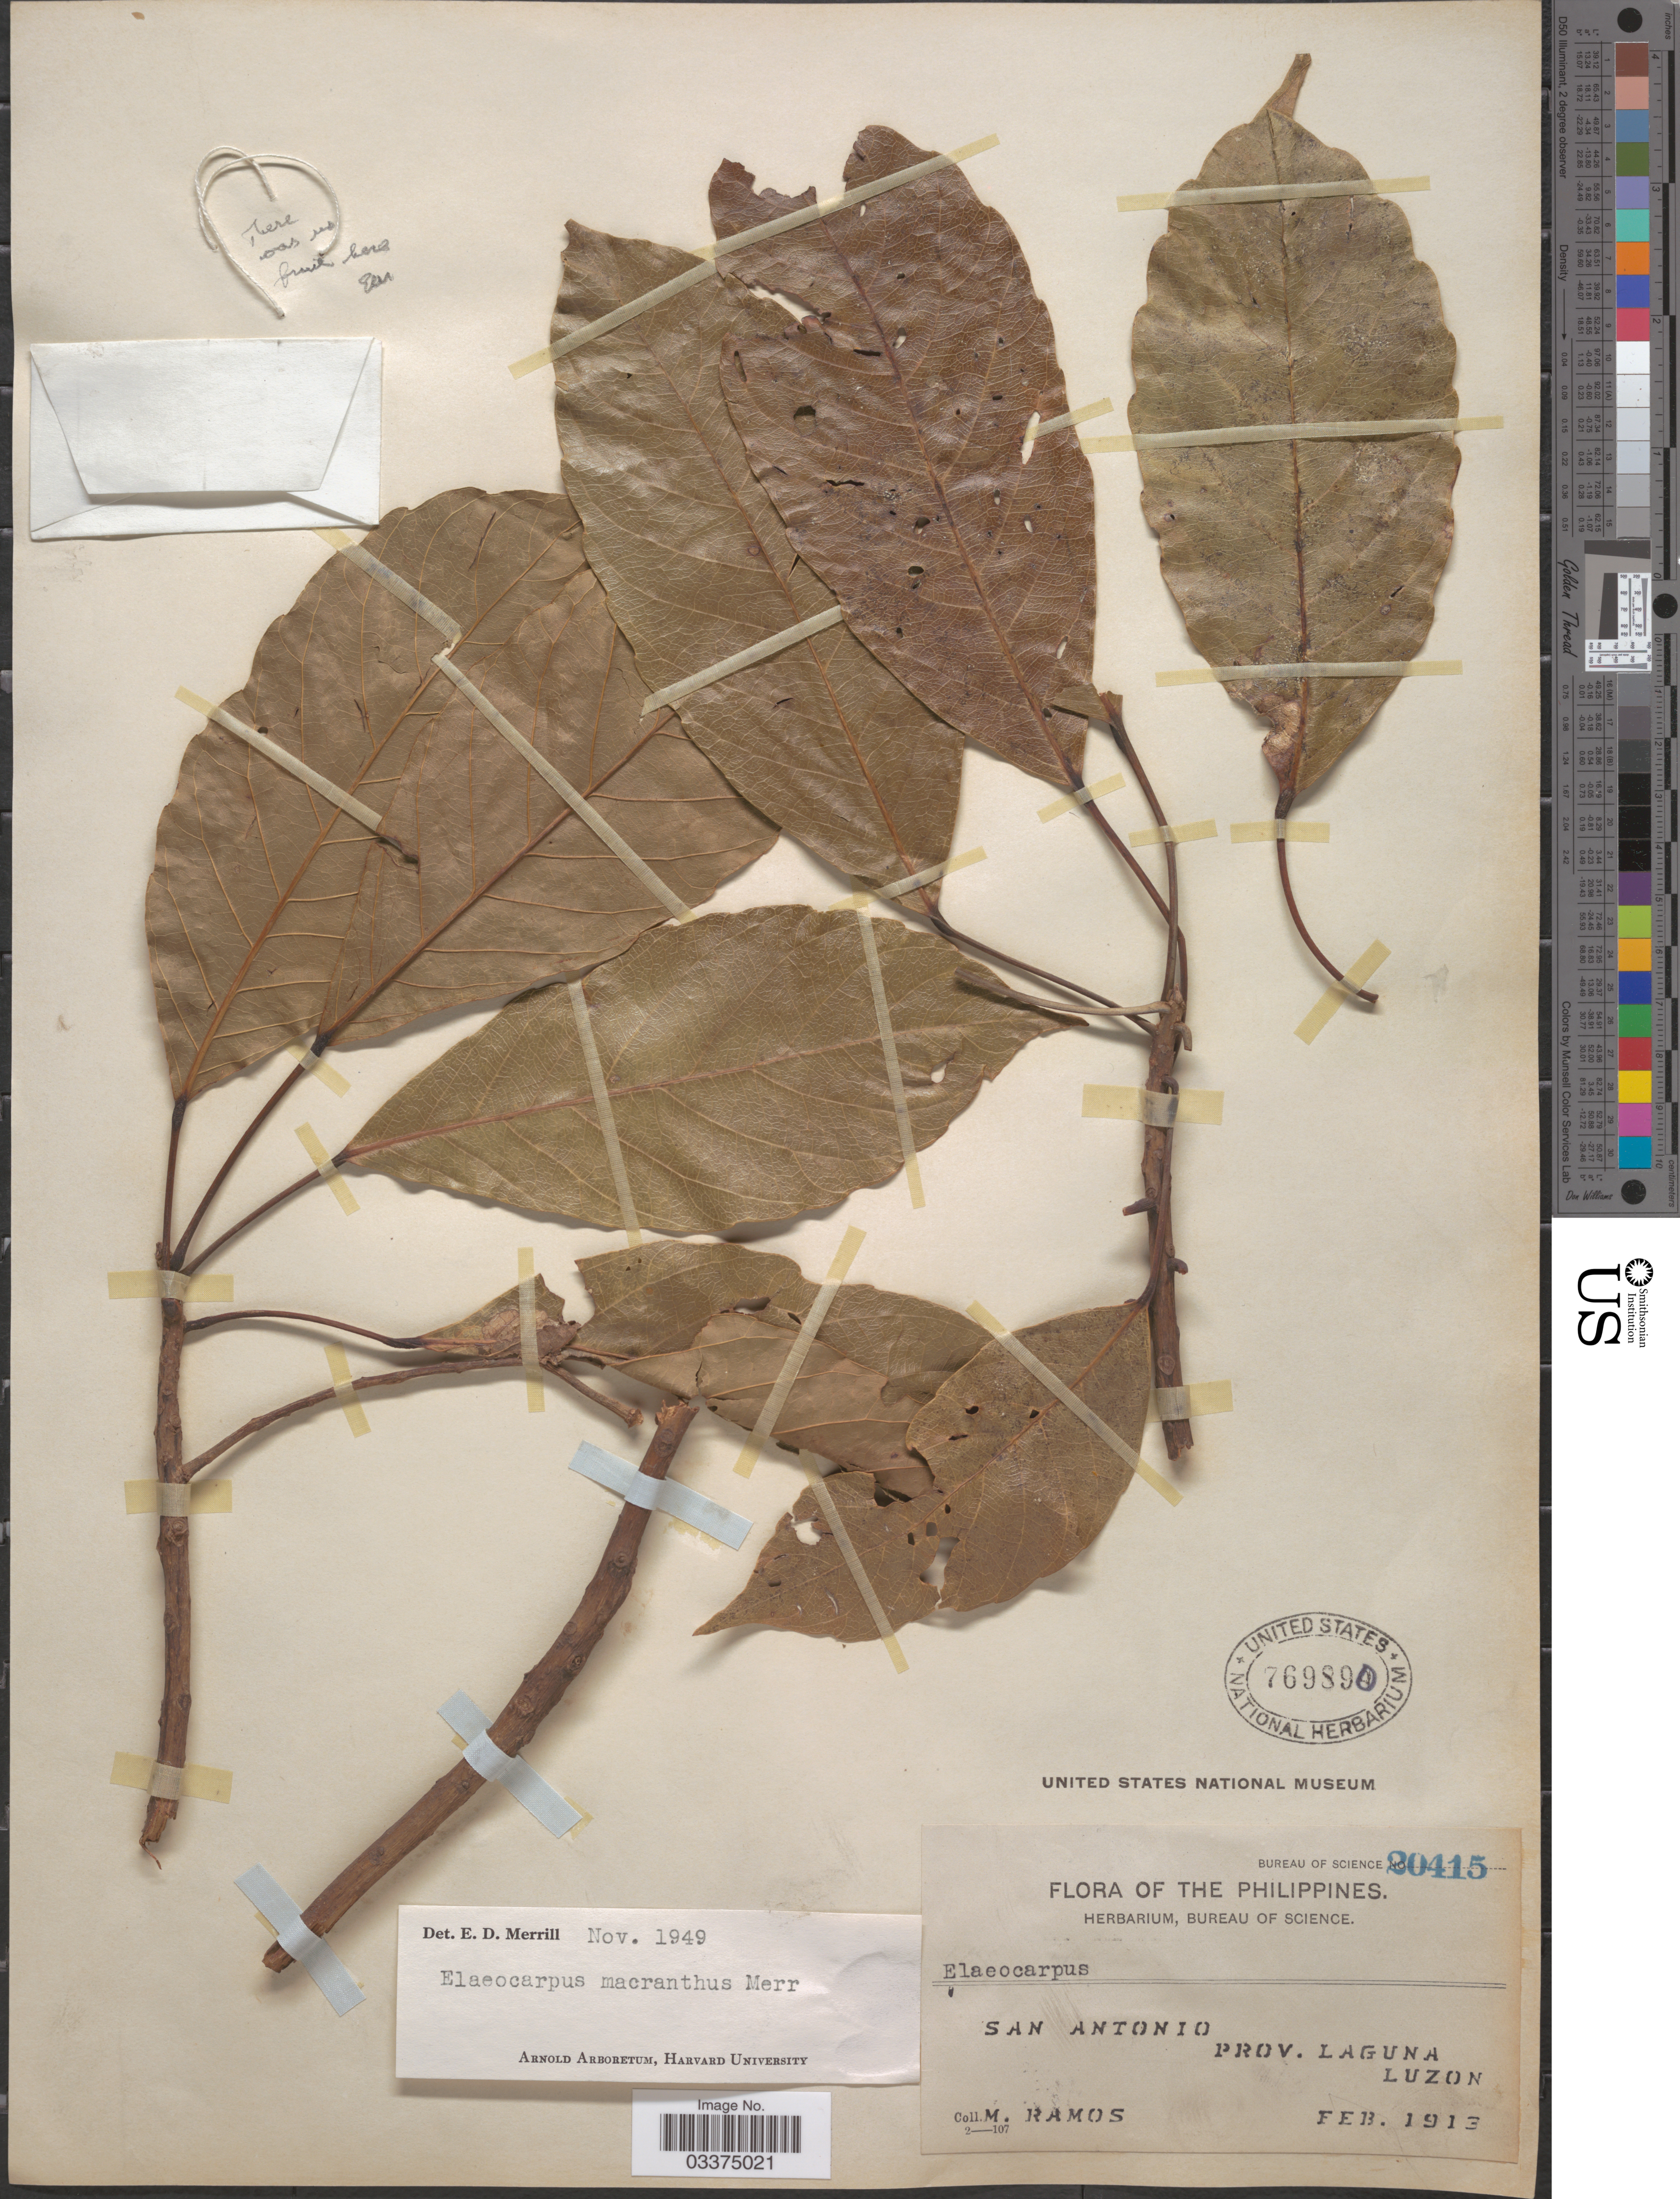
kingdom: Plantae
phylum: Tracheophyta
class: Magnoliopsida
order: Oxalidales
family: Elaeocarpaceae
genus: Elaeocarpus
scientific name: Elaeocarpus macranthus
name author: Merr.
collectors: M. Ramos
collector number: Bureau of Science 20415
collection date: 1913-02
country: Philippines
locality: San Antonio. Prov. Laguna, Luzon.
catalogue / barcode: US 769890